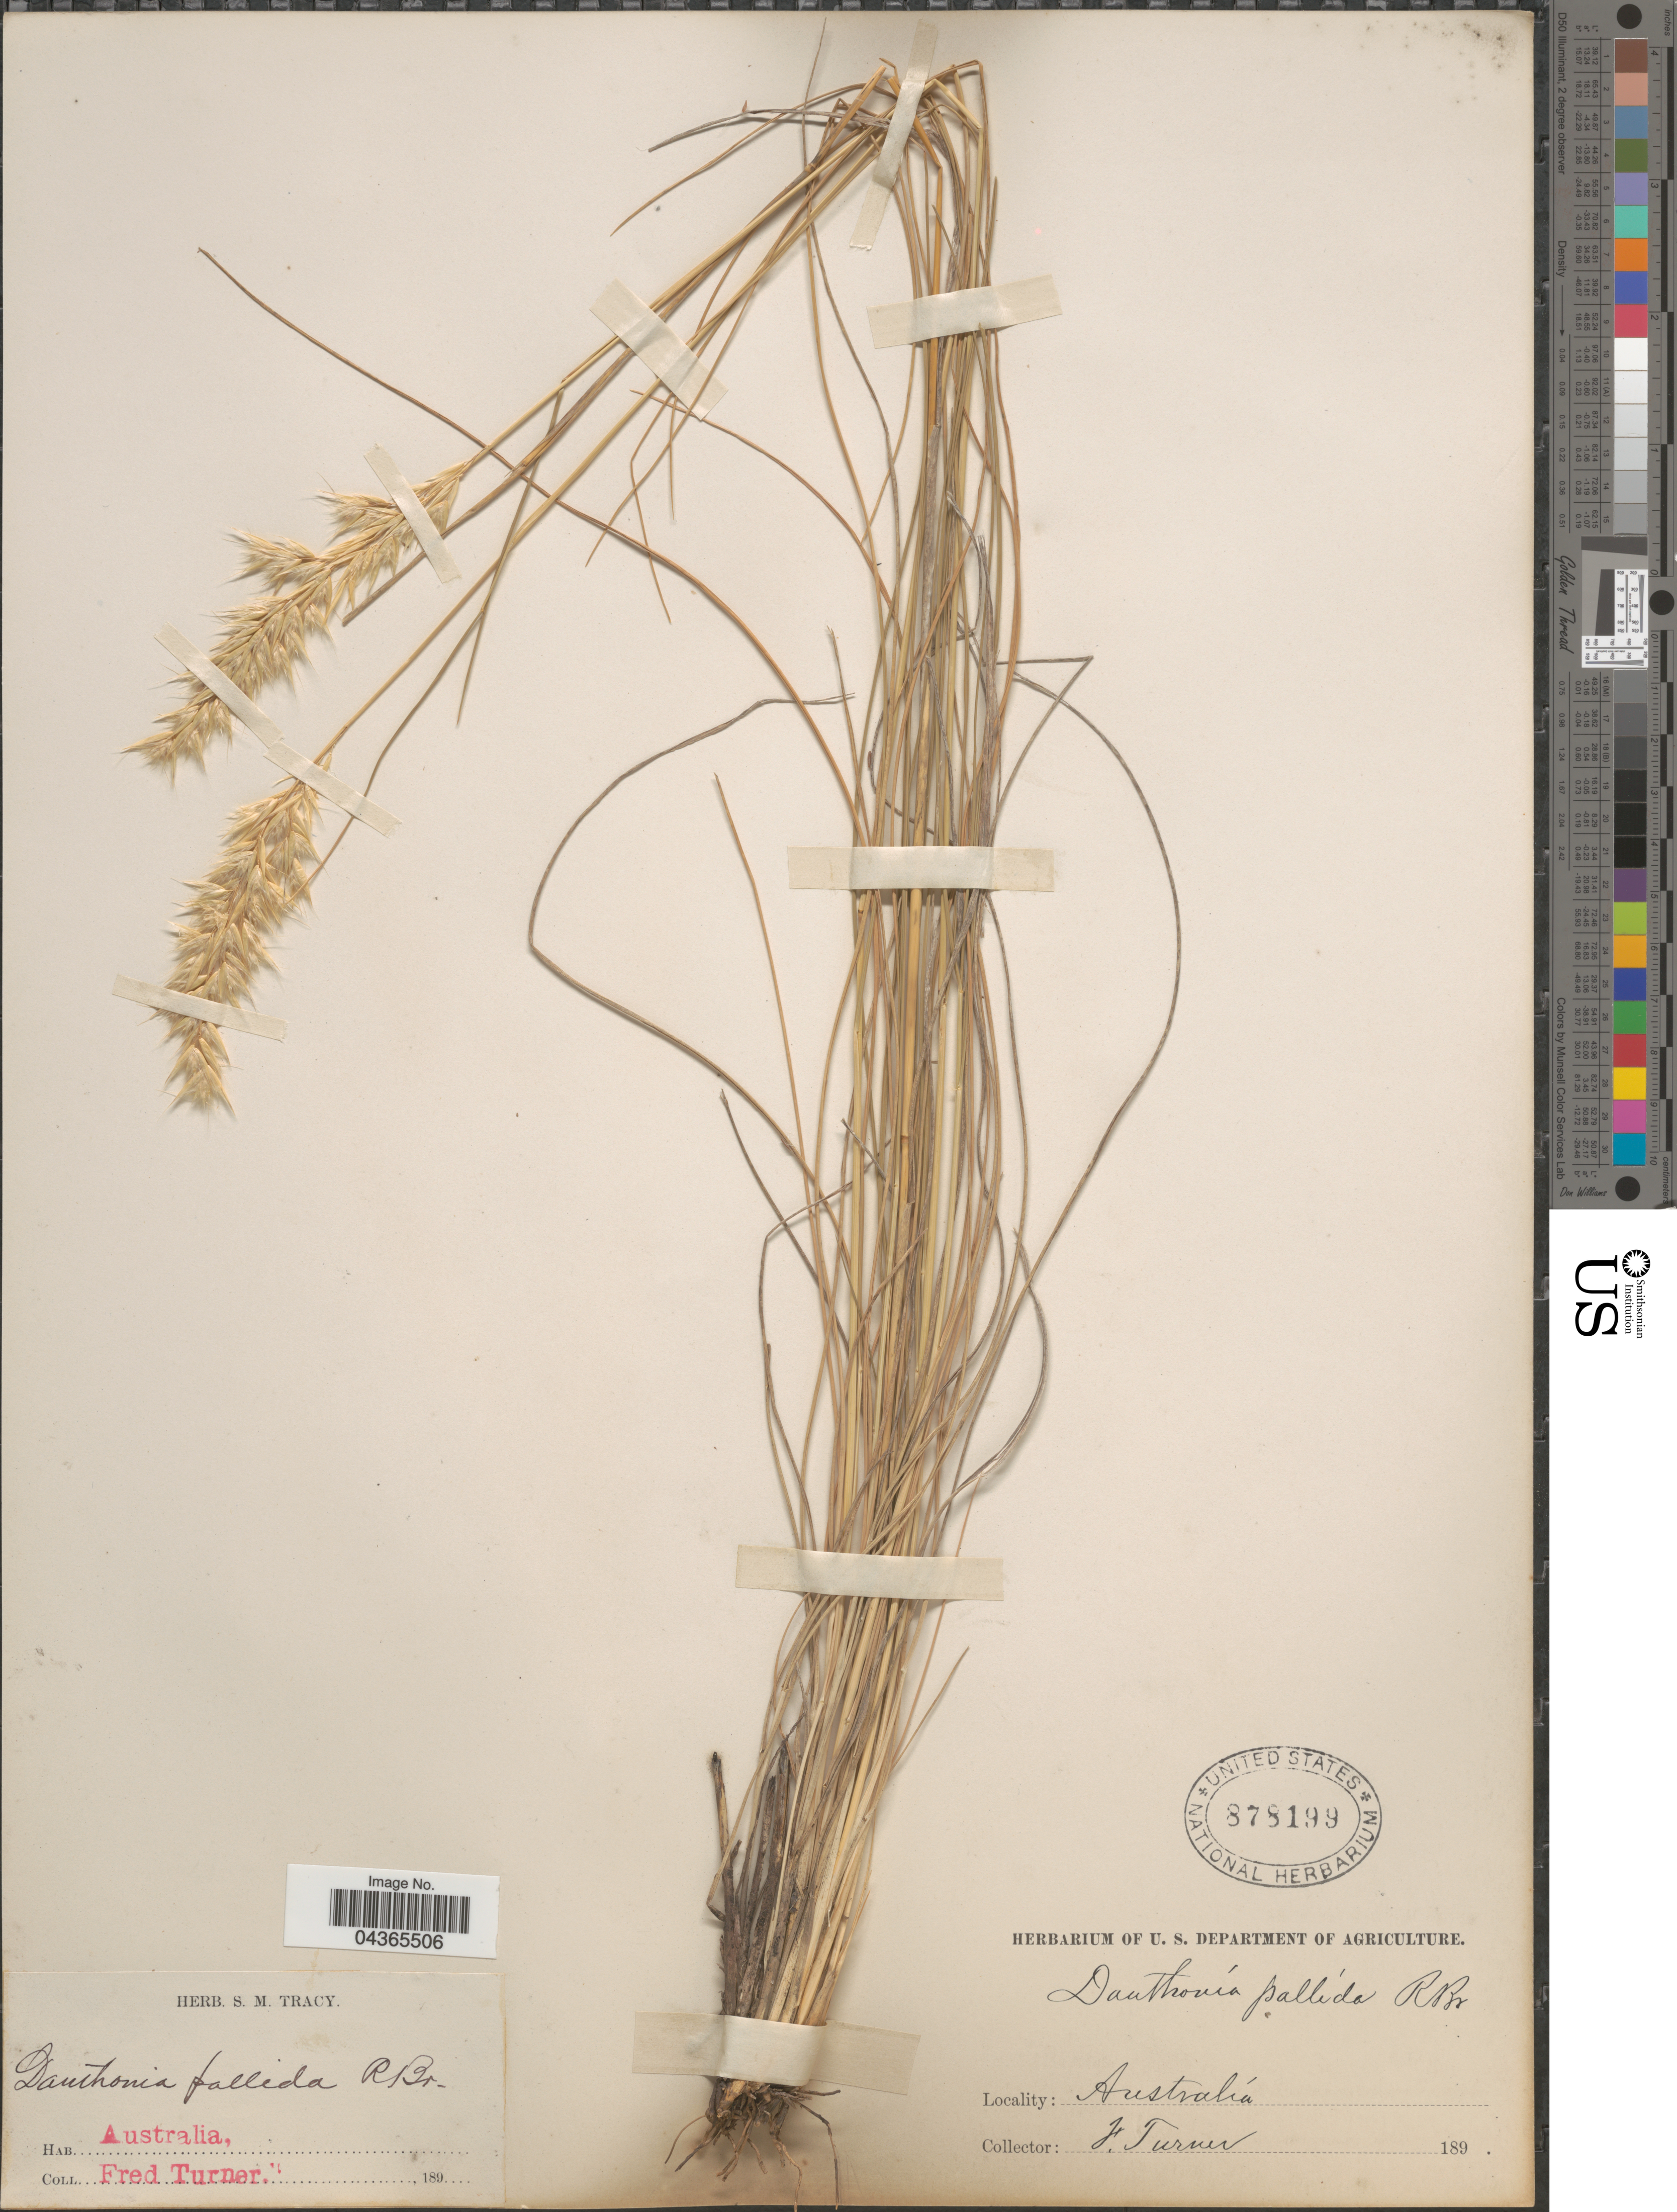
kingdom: Plantae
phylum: Tracheophyta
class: Liliopsida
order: Poales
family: Poaceae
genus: Rytidosperma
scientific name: Rytidosperma pallidum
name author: (R. Br.) A.M. Humphreys & H.P. Linder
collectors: F. Turner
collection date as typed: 189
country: Australia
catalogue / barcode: US 878199